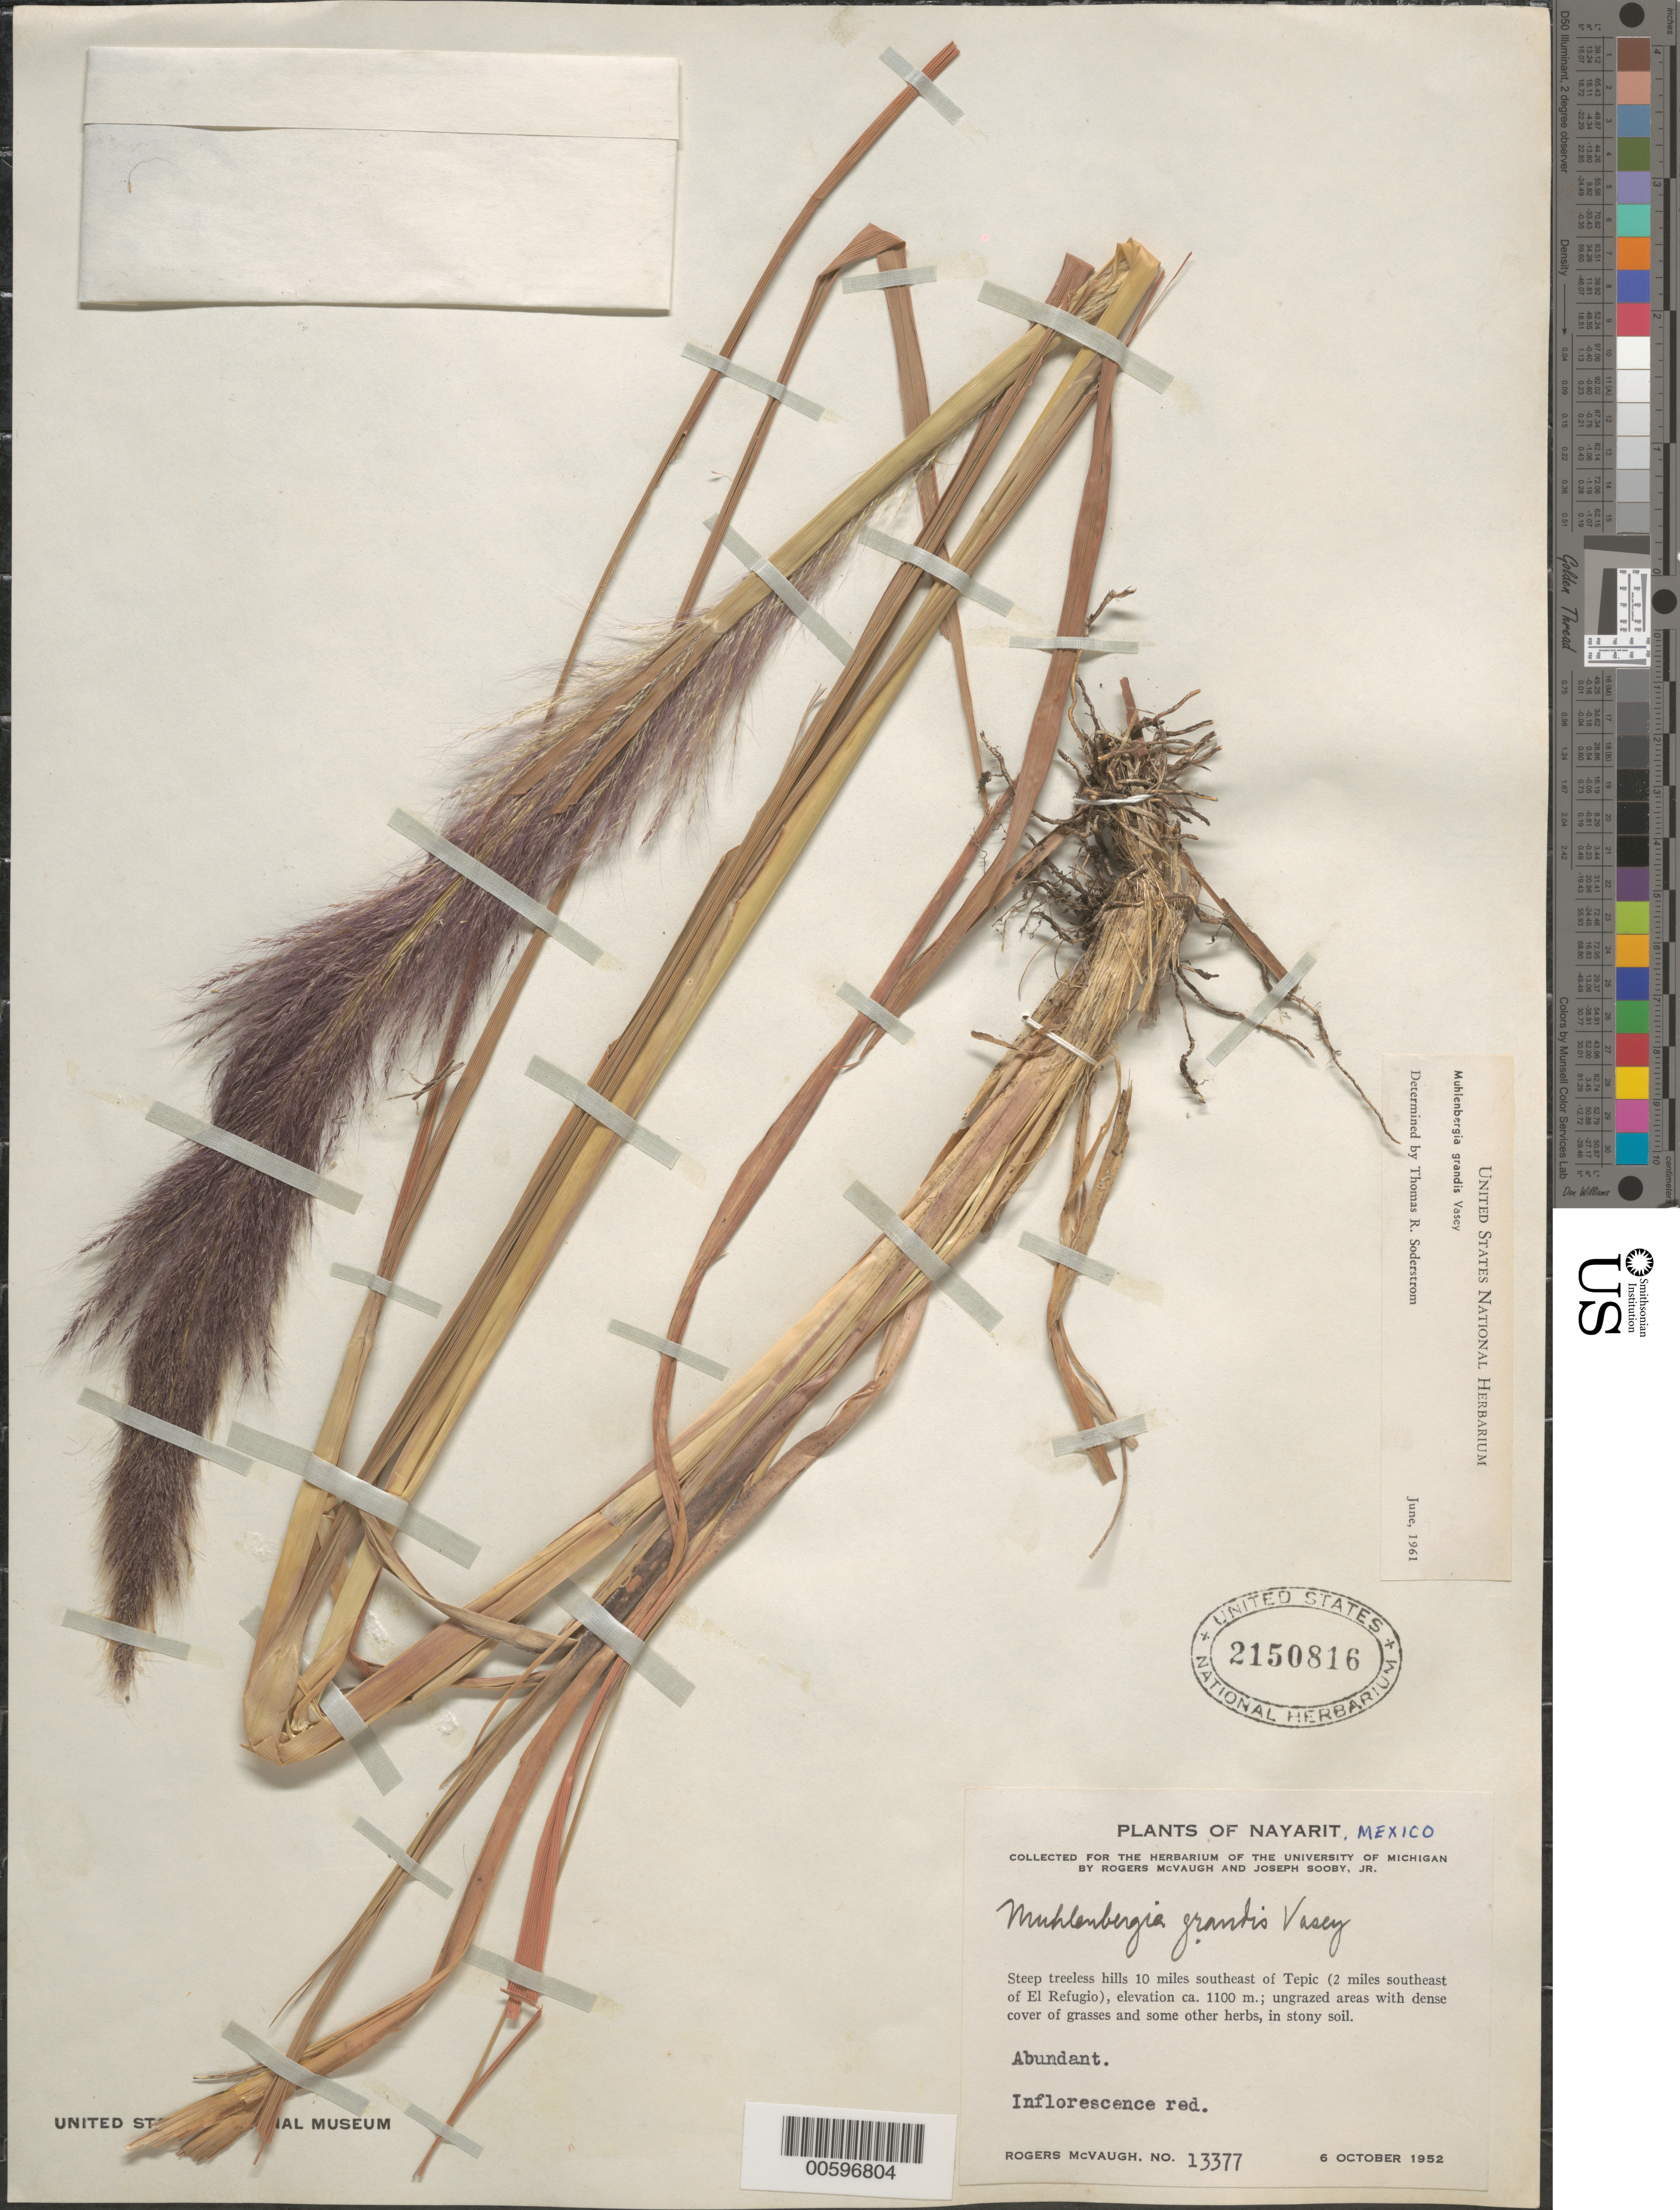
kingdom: Plantae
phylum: Tracheophyta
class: Liliopsida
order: Poales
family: Poaceae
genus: Muhlenbergia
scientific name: Muhlenbergia grandis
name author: Vasey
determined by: Soderstrom, T. R.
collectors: R. McVaugh & J. Sooby Jr.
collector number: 13377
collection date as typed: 6 Oct 1952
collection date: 1952-10-06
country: Mexico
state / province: Nayarit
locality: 10 mi SE of Tepic (2 mi SE of El Refugio).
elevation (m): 1100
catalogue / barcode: US 2150816